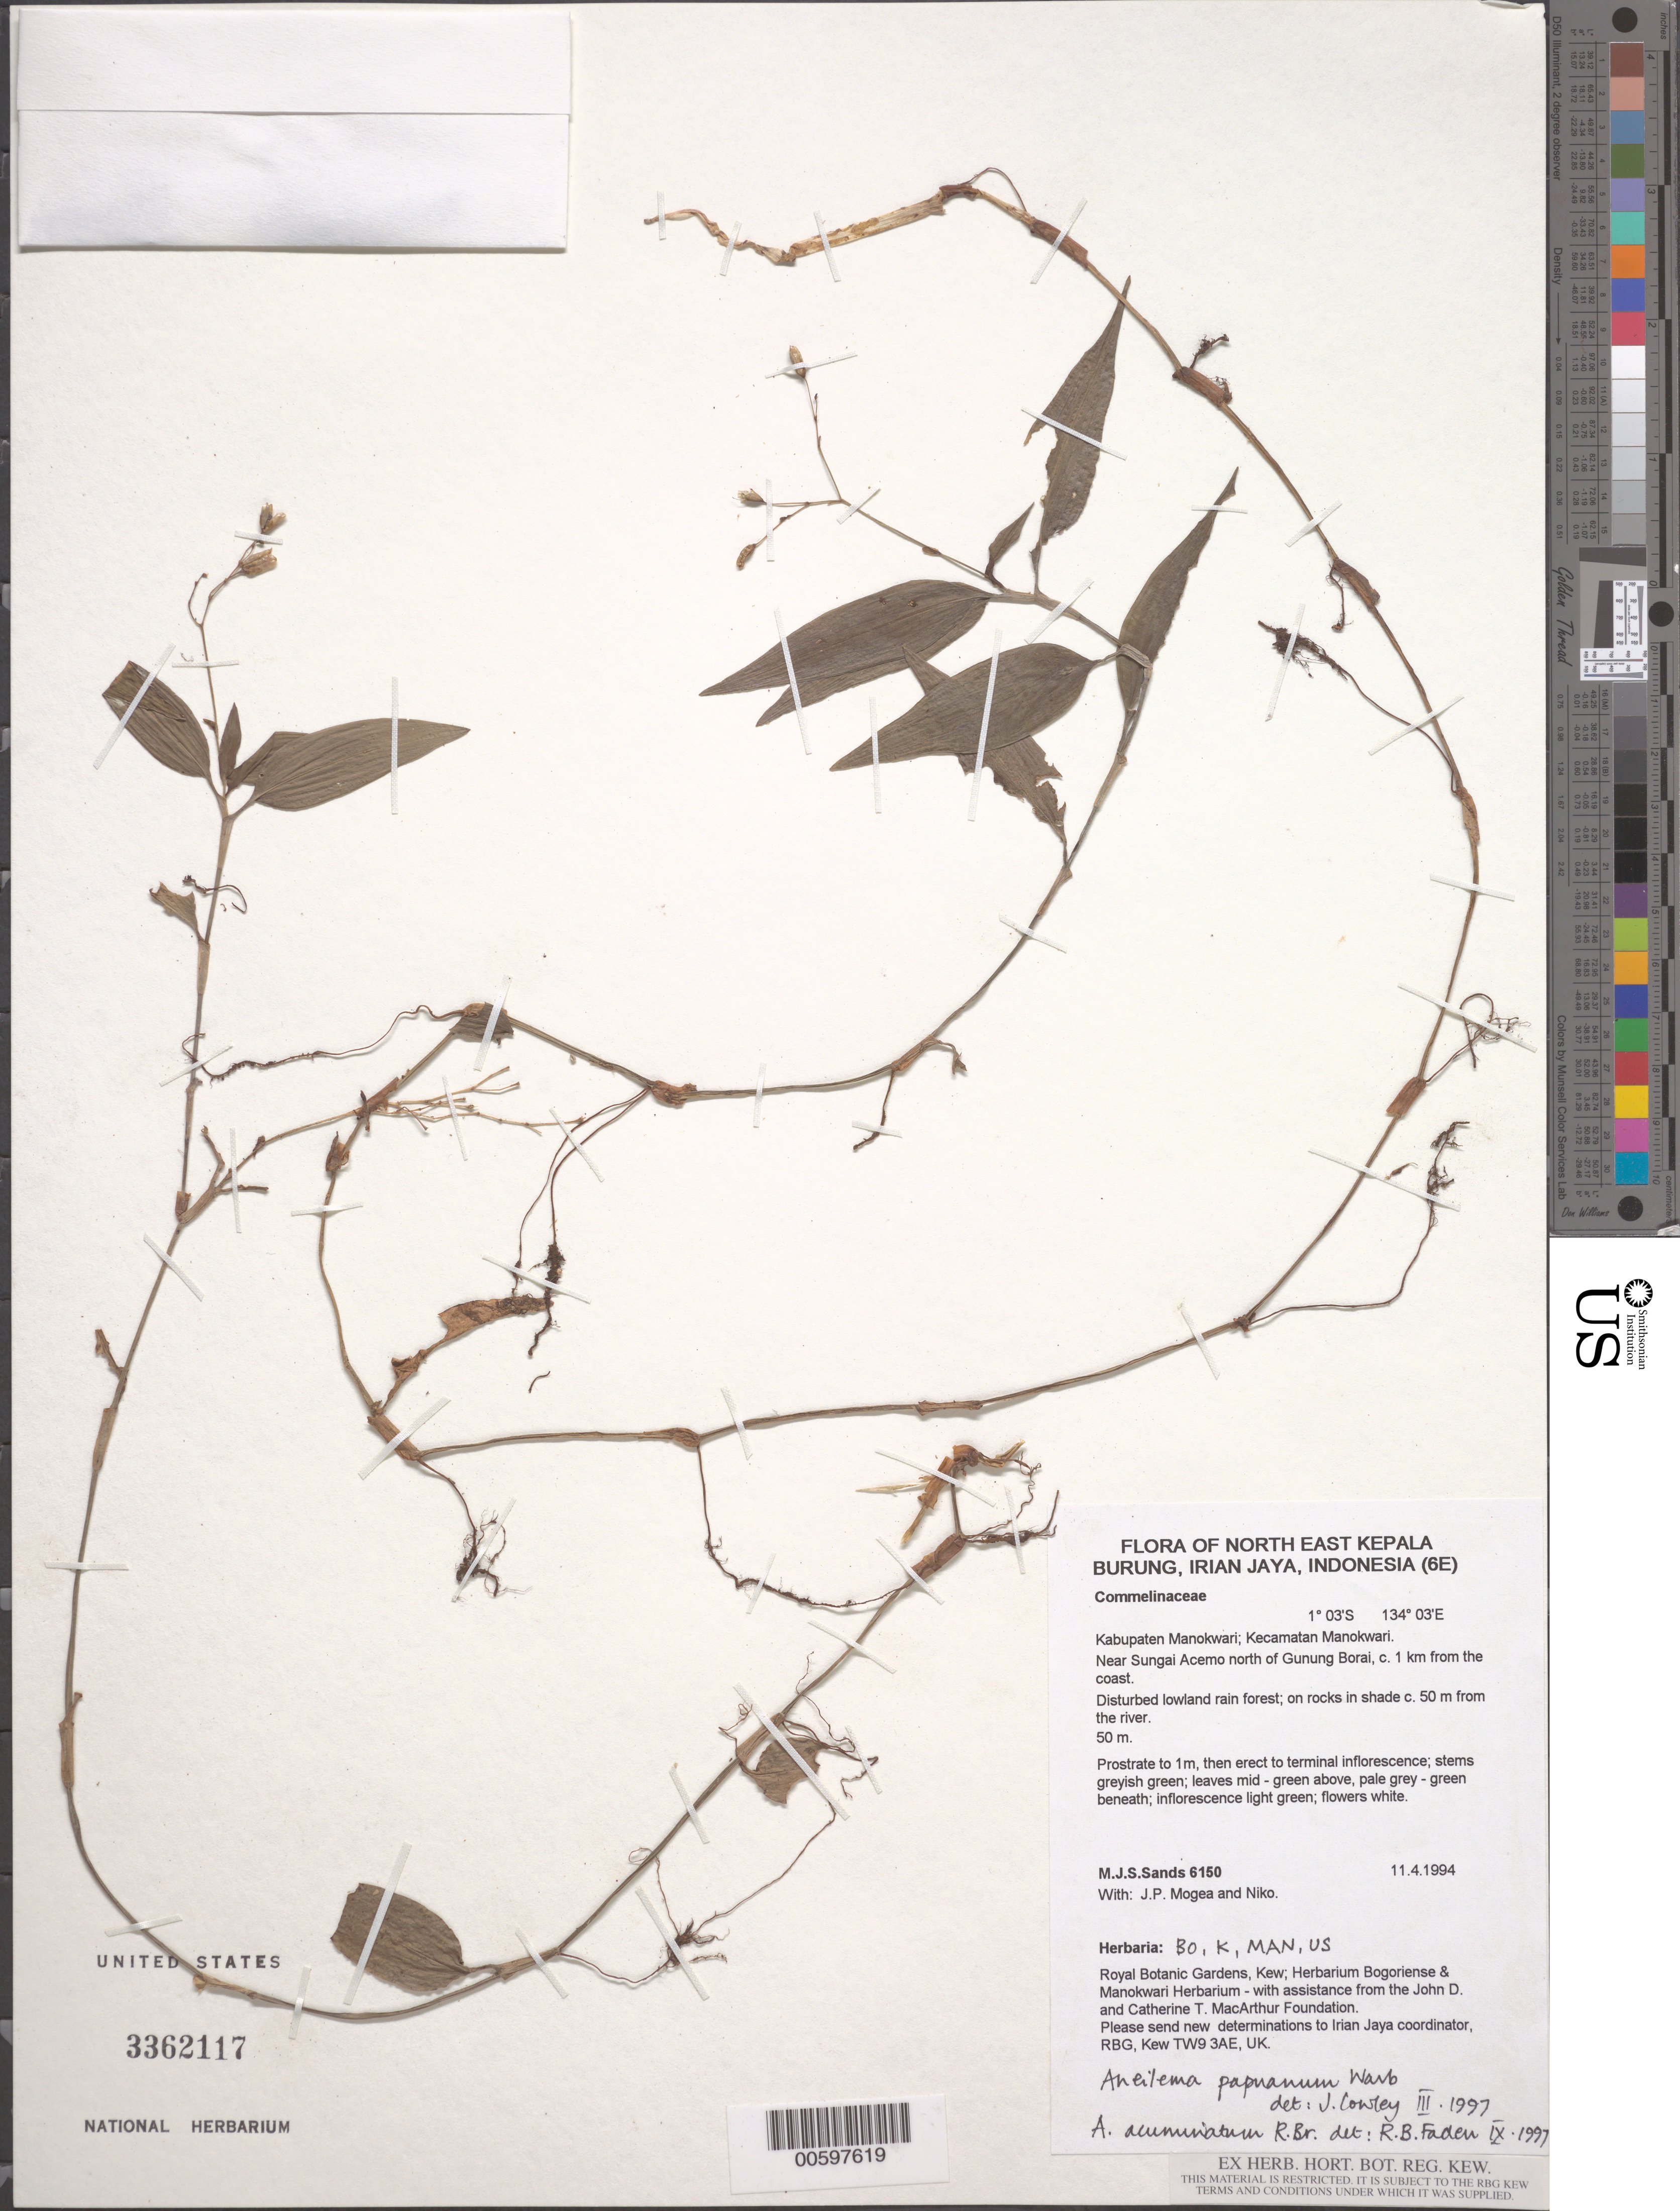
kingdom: Plantae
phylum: Tracheophyta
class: Liliopsida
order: Commelinales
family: Commelinaceae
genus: Aneilema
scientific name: Aneilema papuanum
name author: Warb.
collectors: M. Sands, J. Mogea & -. Niko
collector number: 6150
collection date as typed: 11 Apr 1995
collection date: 1995-04-11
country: Indonesia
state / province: Papua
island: New Guinea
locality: Kabupaten manokwari, kecamatan manokwari, near sungai acemo, n of gunung borai.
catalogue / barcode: US 3362117